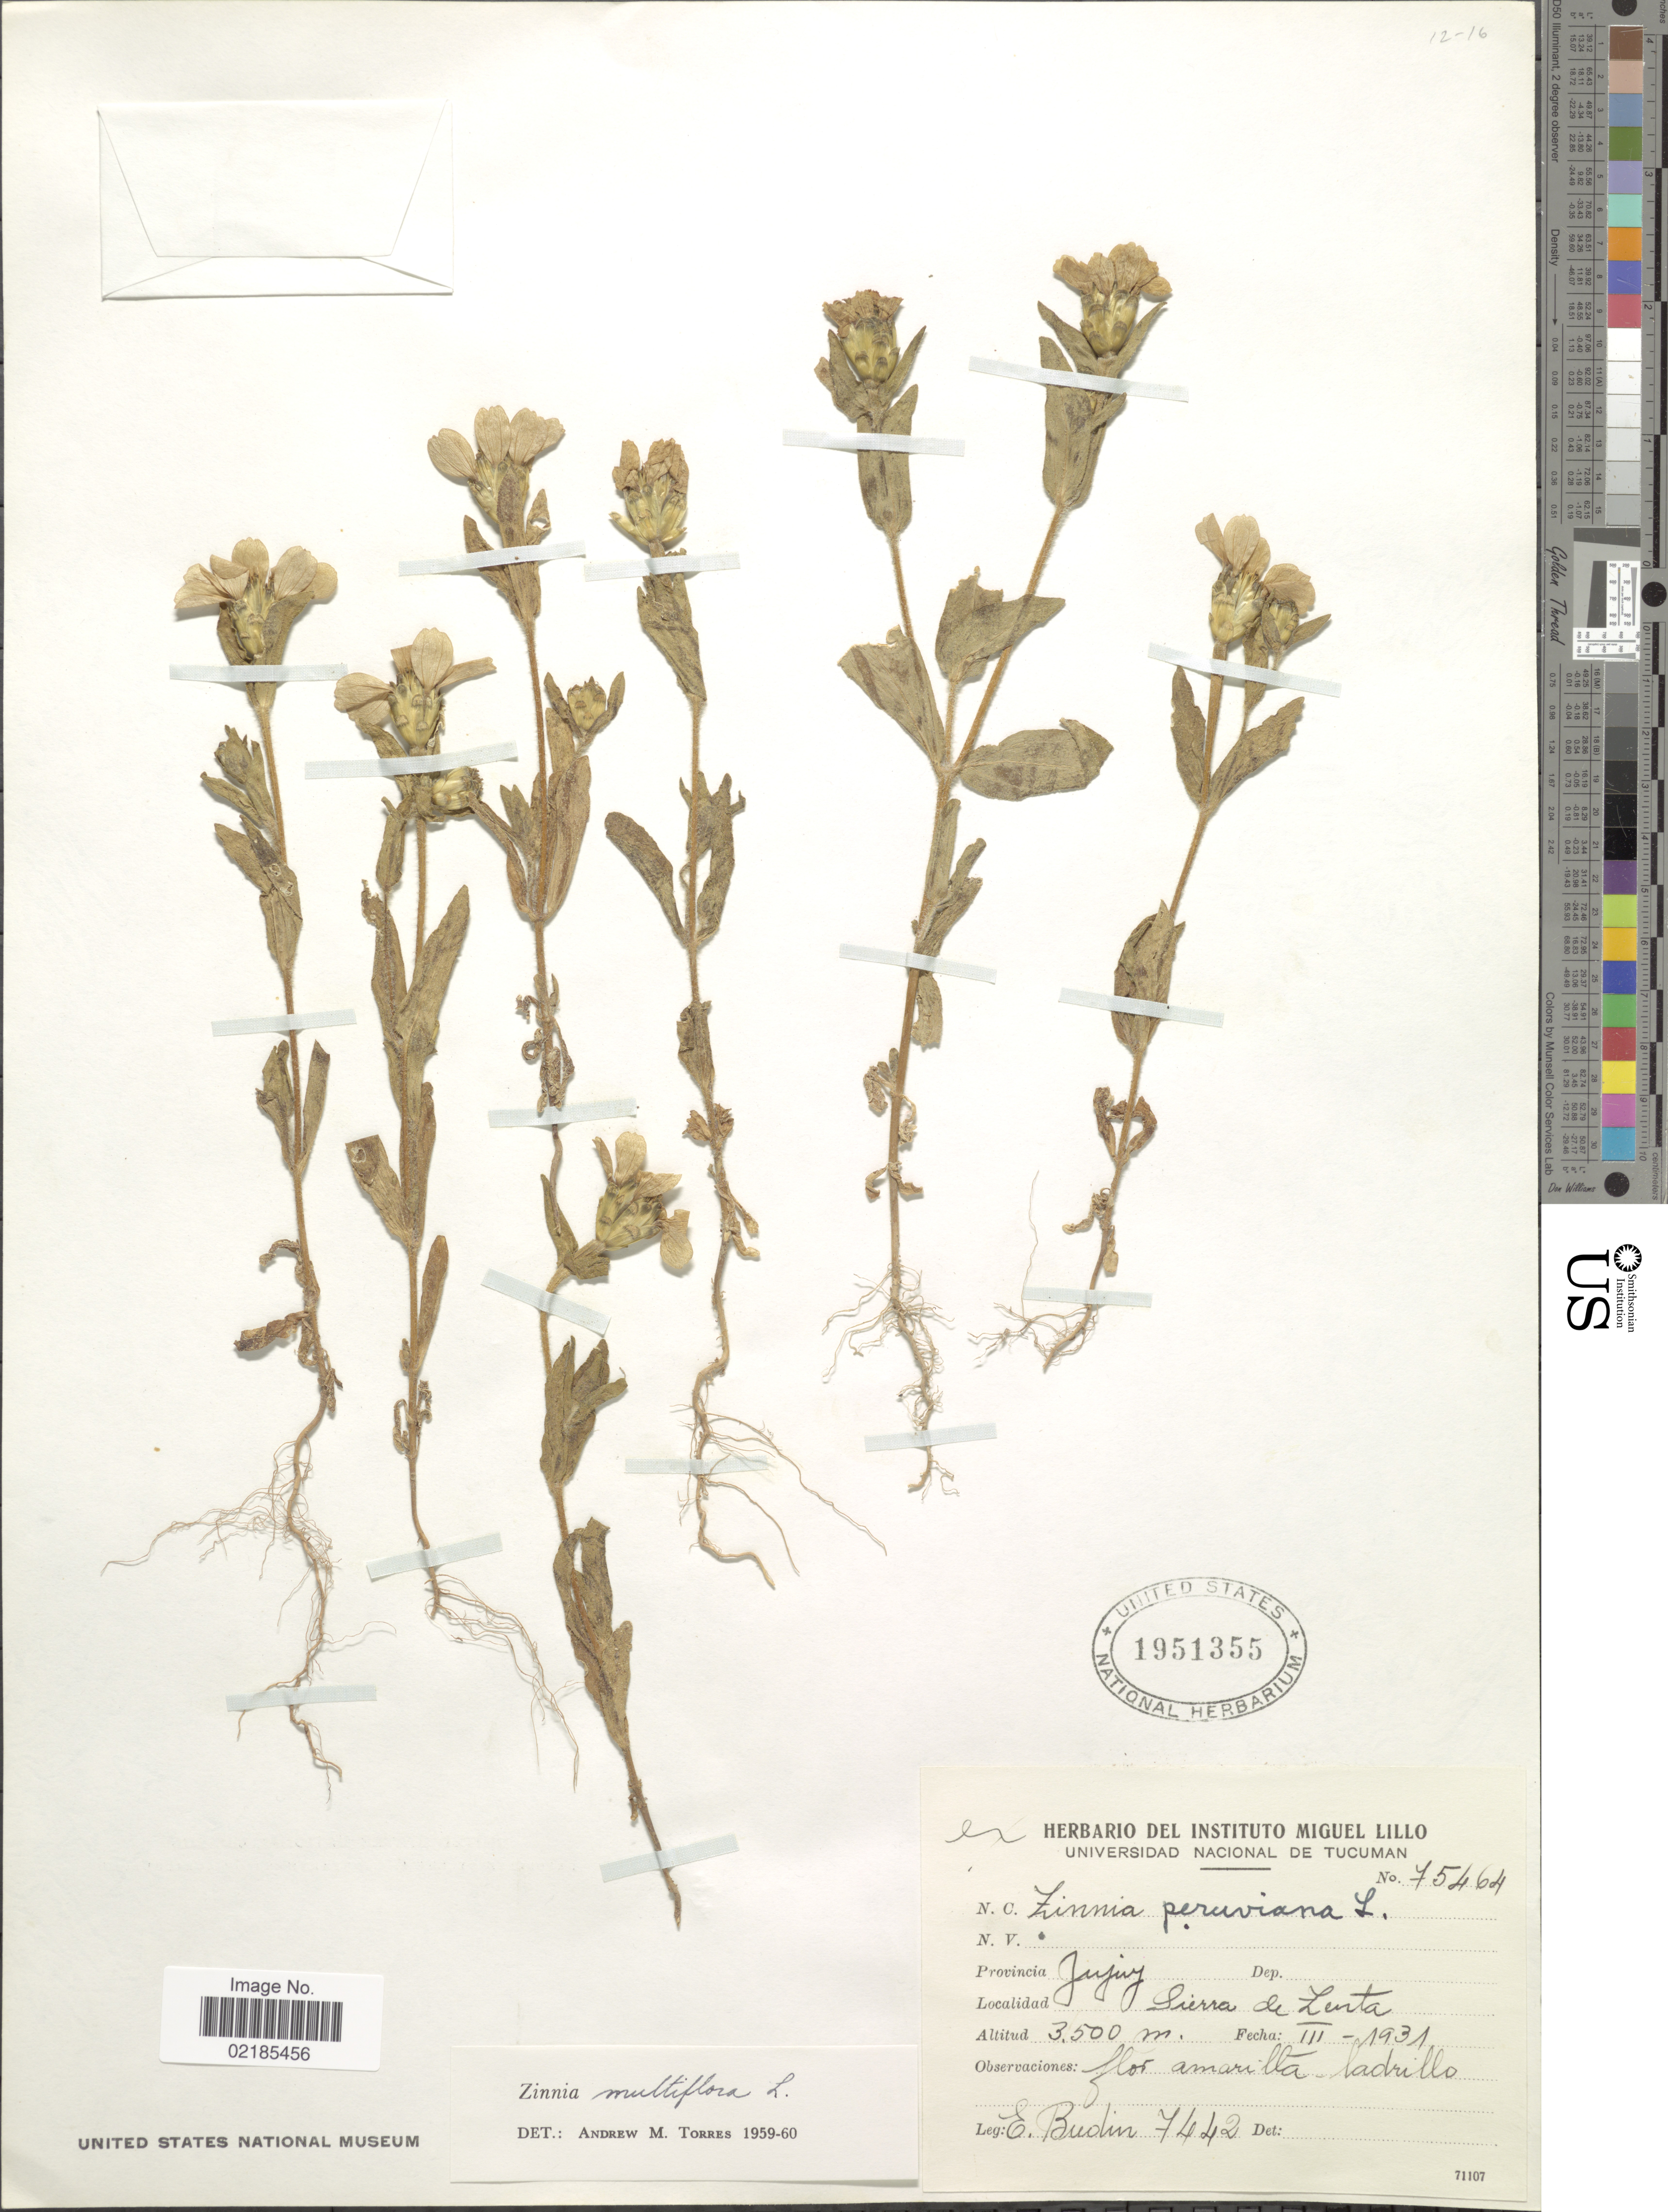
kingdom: Plantae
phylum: Tracheophyta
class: Magnoliopsida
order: Asterales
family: Asteraceae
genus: Zinnia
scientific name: Zinnia multiflora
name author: L.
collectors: E. Budin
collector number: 7442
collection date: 1931-03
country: Argentina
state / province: Jujuy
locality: Sierra de Zenta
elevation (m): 3500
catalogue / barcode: US 1951355